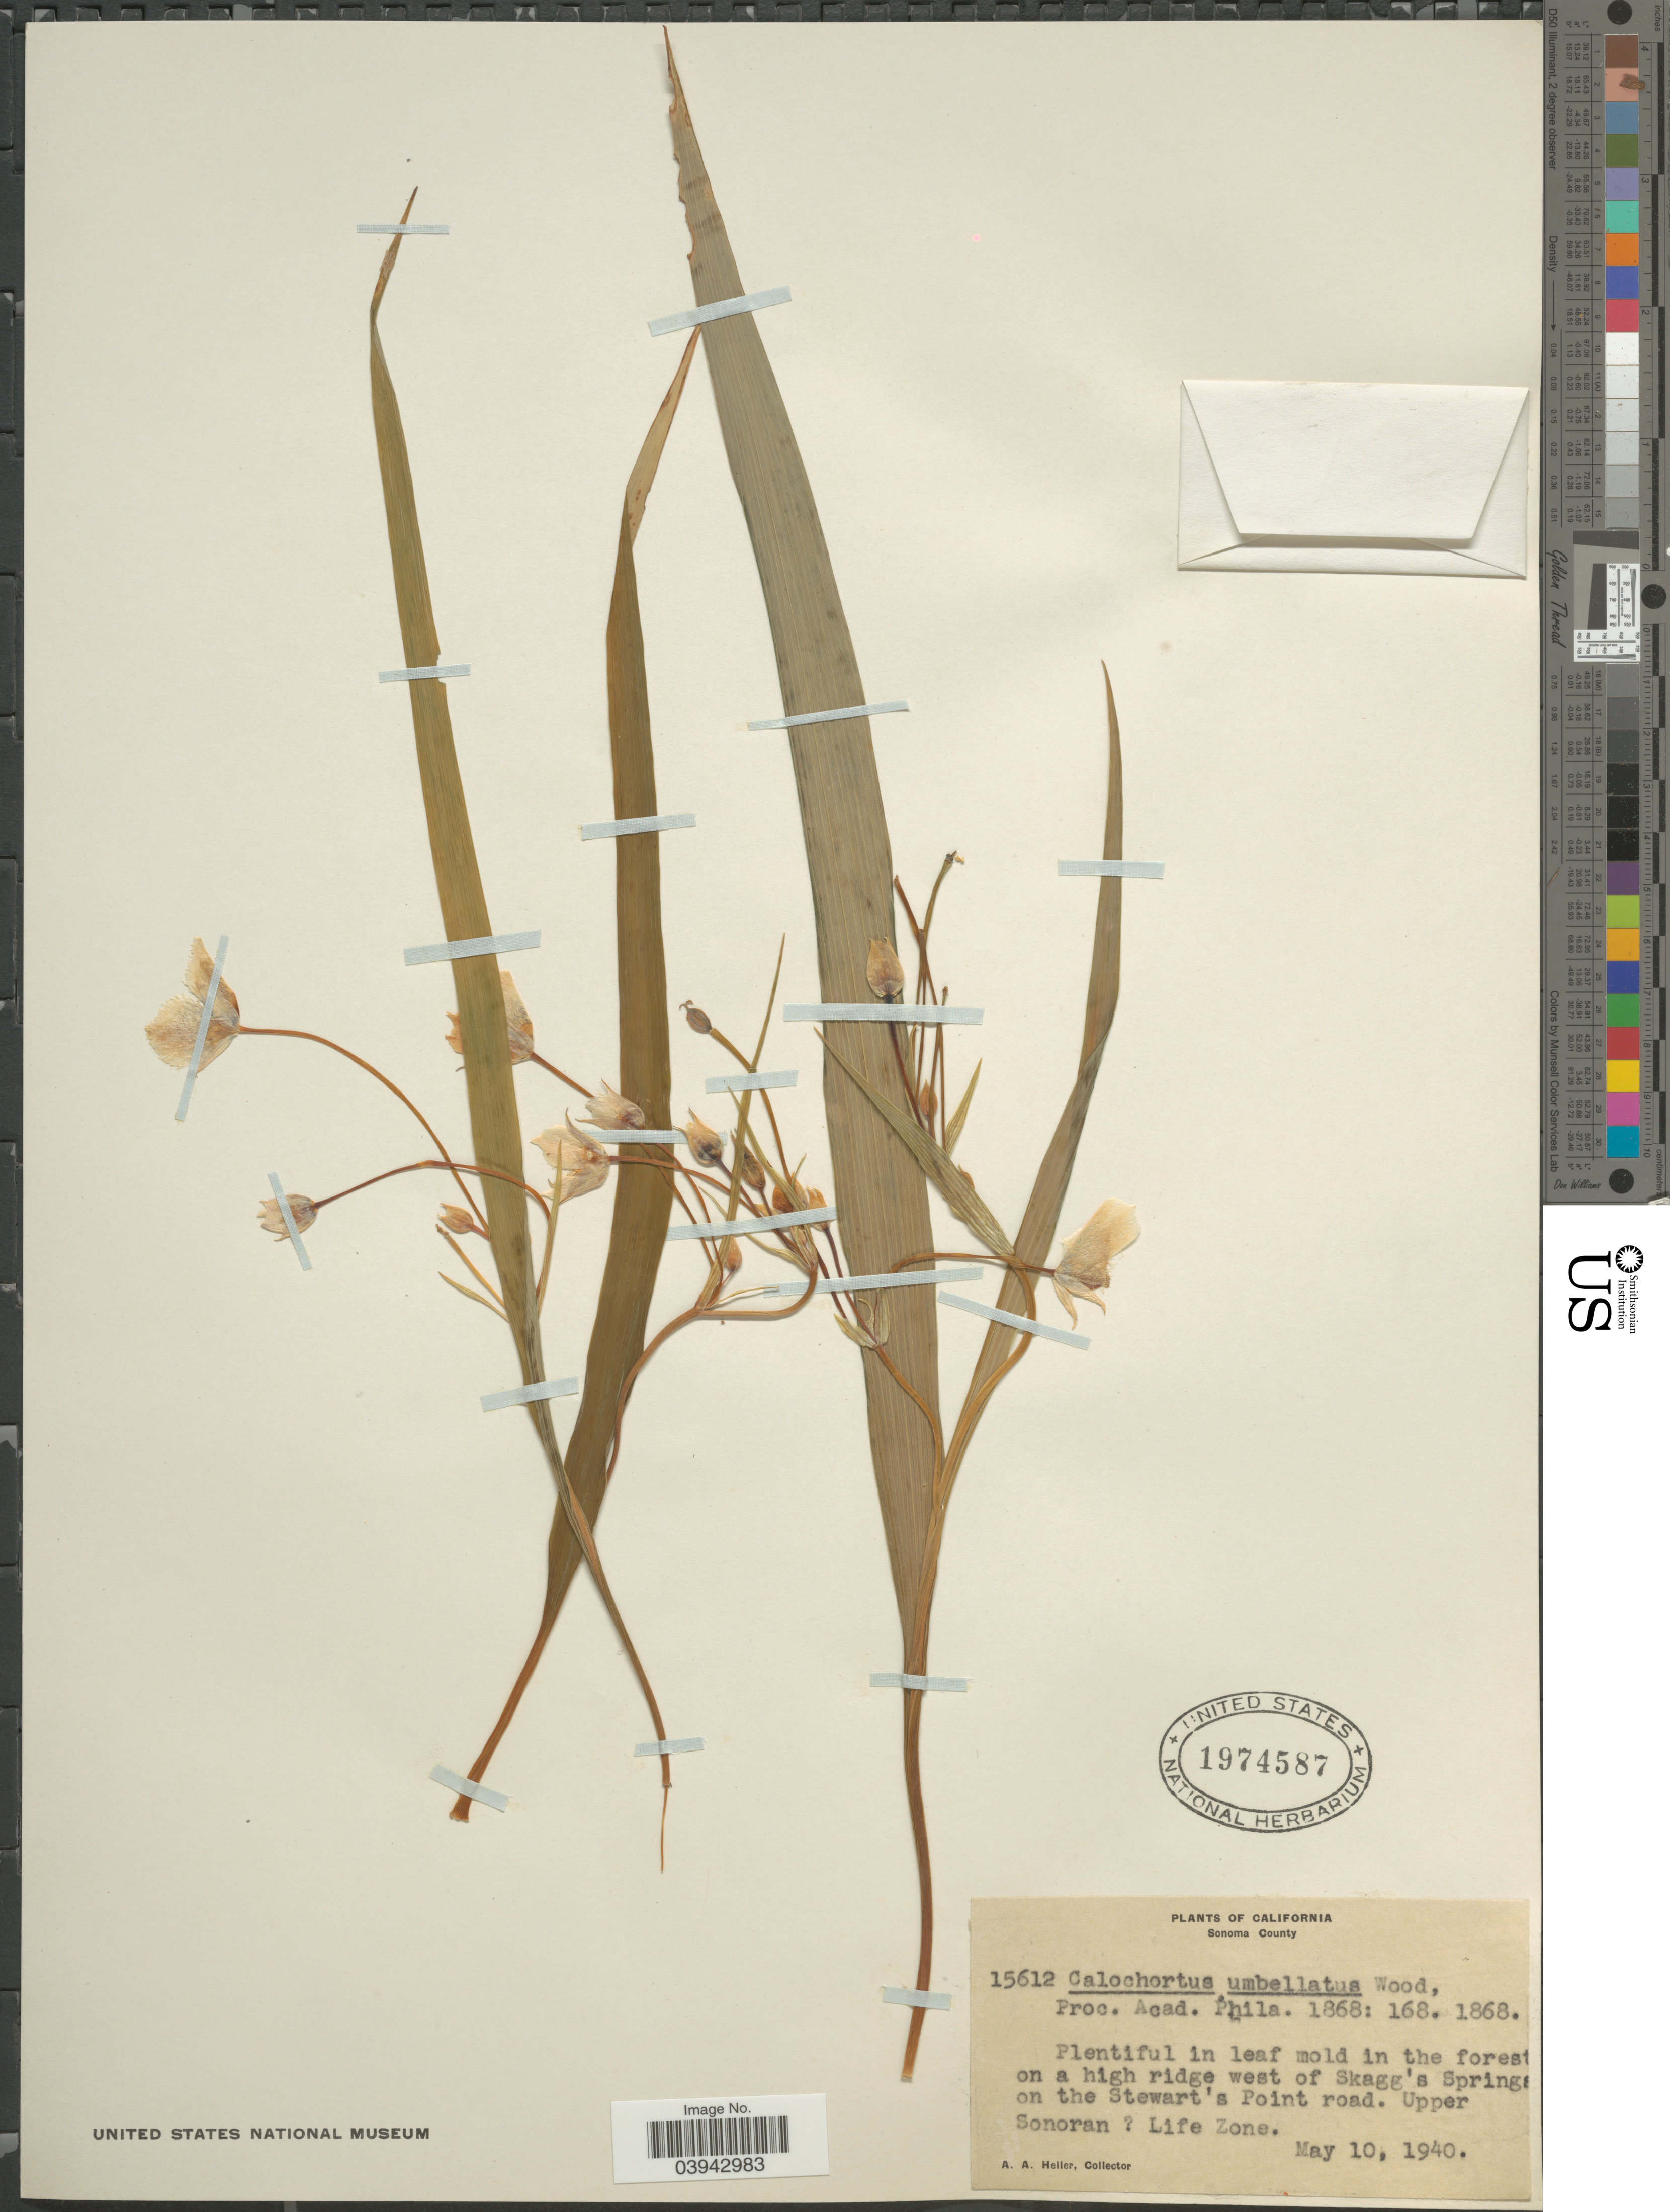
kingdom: Plantae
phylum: Tracheophyta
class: Liliopsida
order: Liliales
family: Liliaceae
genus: Calochortus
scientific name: Calochortus umbellatus A. Nelson, nom. illeg.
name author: A. Nelson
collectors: A. A. Heller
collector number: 15612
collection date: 1940-05-10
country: United States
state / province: California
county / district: Sonoma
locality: Sonoma County. On a high ridge west of Skagg's Springs on the Stewart's Point road. Upper Sonoran [unsure placement] Life Zone.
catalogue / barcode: US 1974587